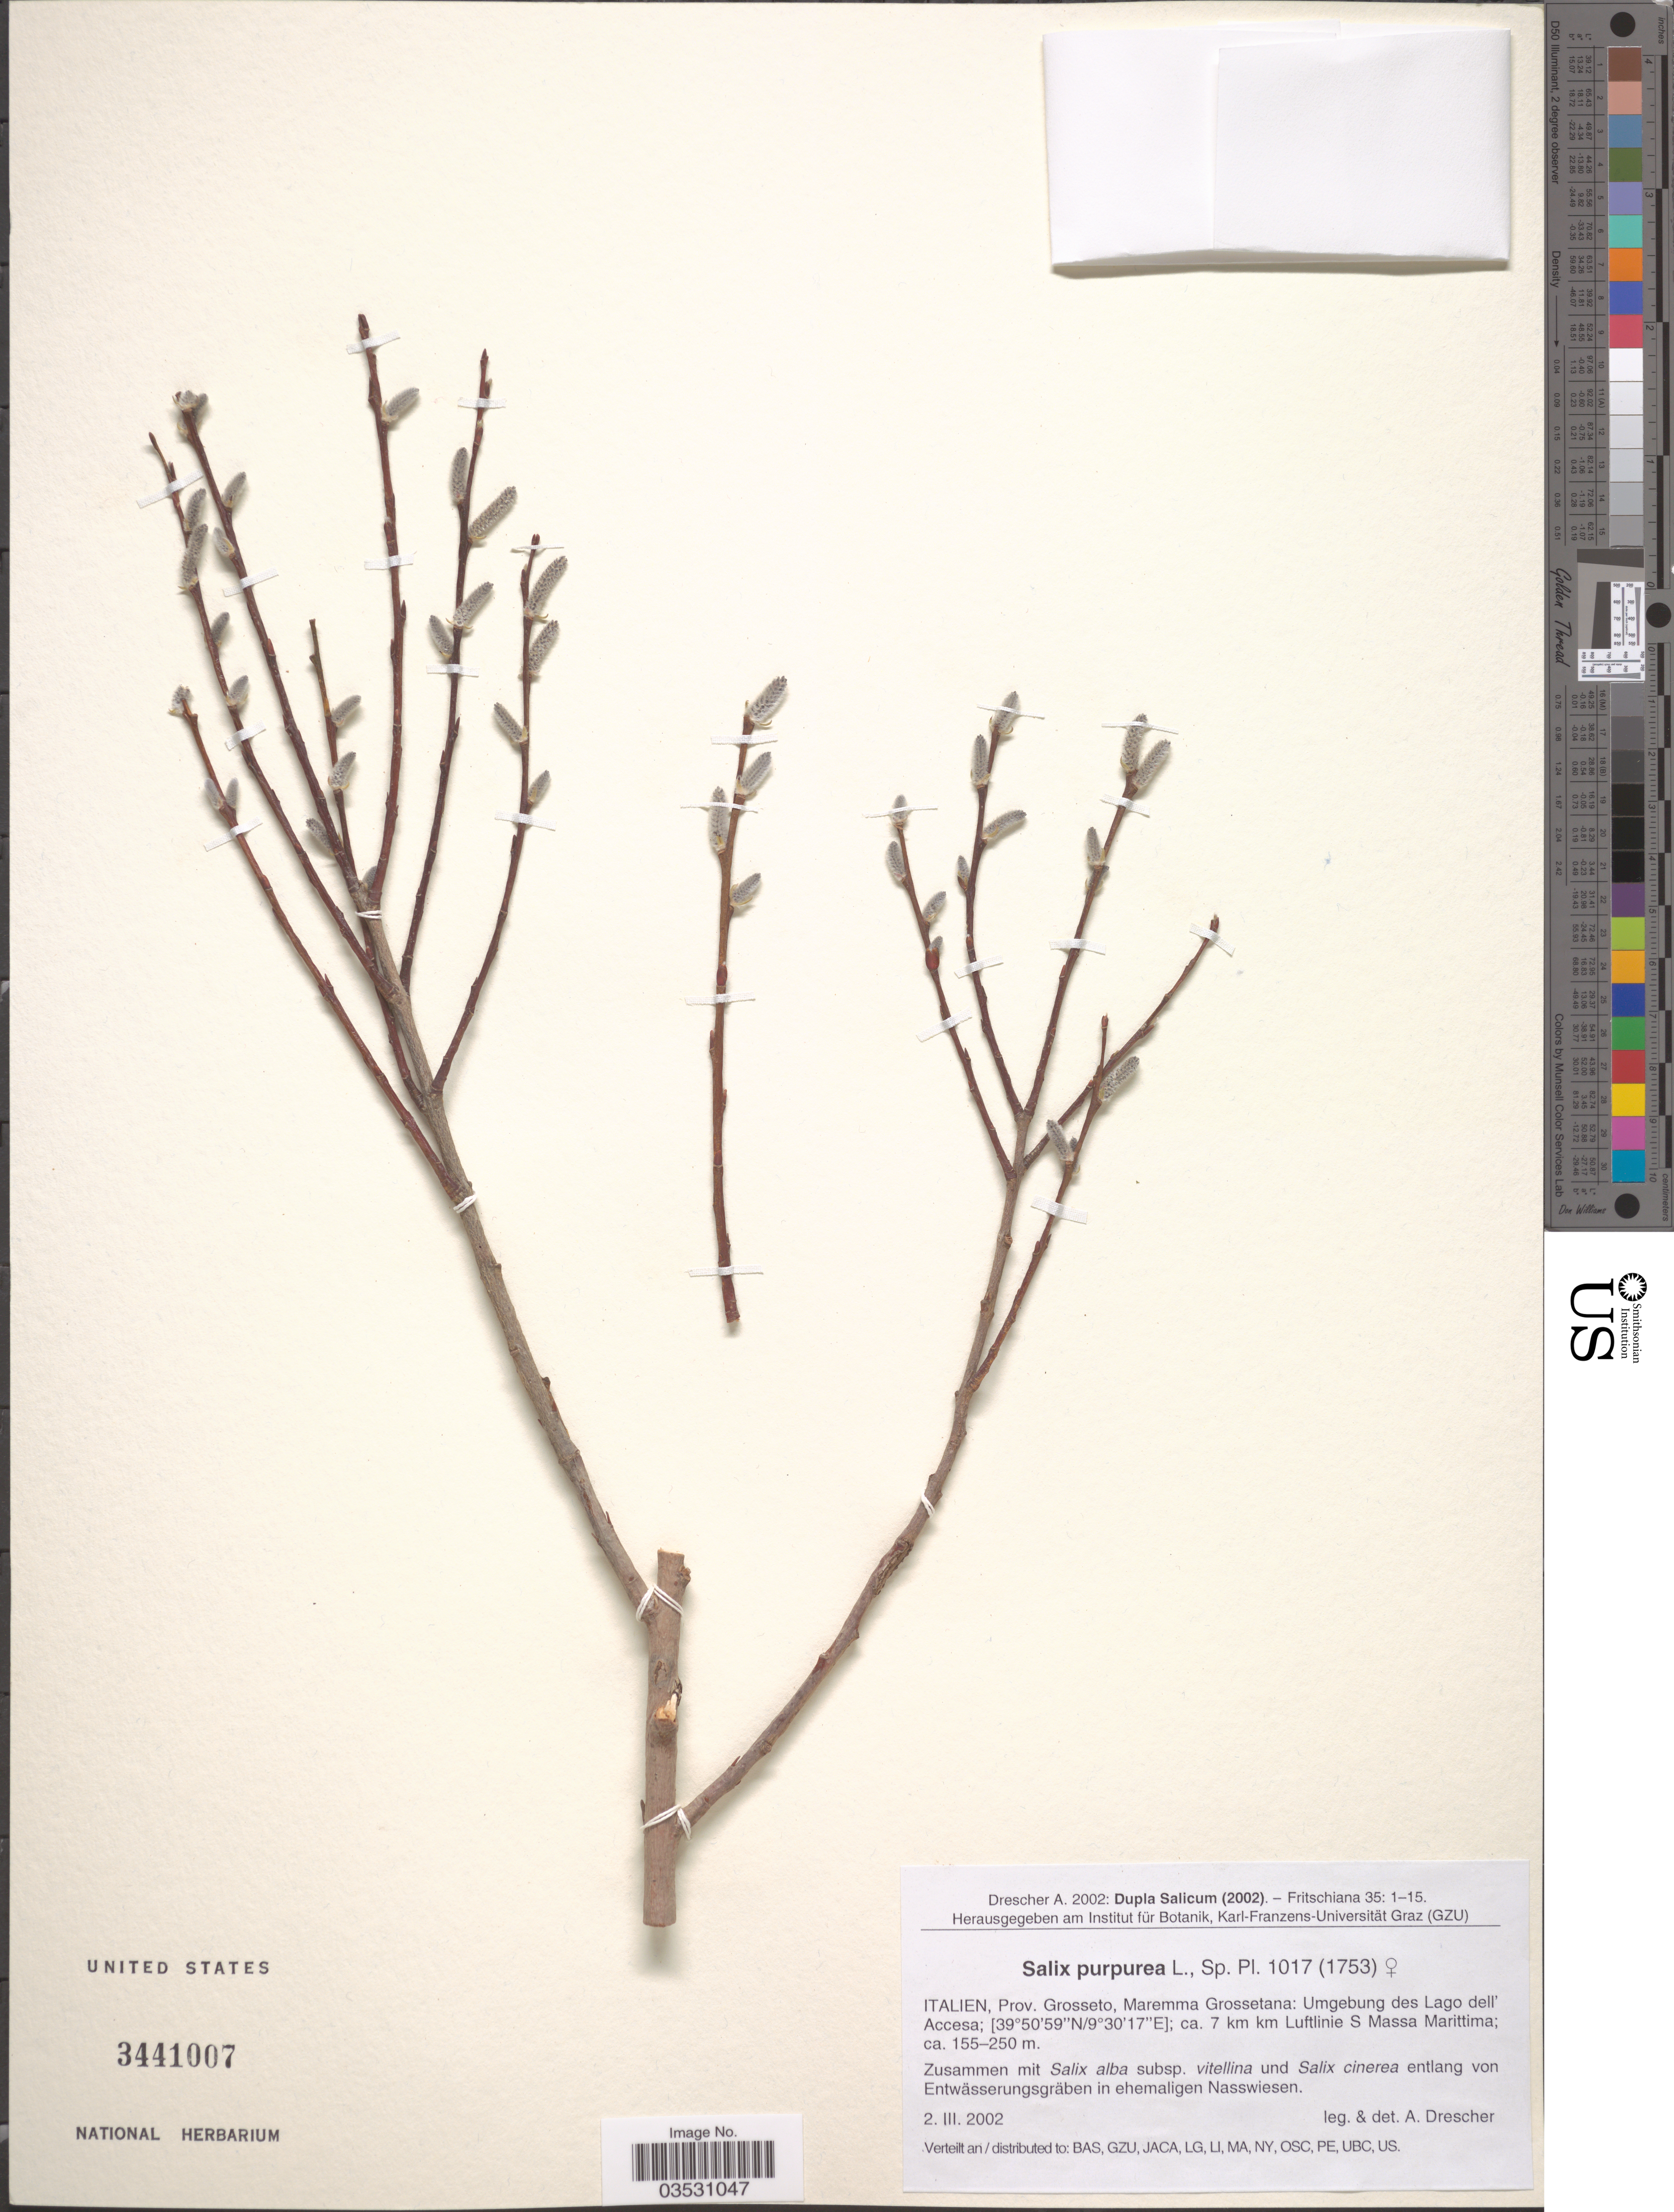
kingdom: Plantae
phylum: Tracheophyta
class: Magnoliopsida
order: Malpighiales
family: Salicaceae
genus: Salix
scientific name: Salix purpurea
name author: L.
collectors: A. Drescher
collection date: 2002-03-02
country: Italy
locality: Italien, Prov. Grosseto, Maremma Grossetana: Umgebung des Lago dell' Accesa; ca. 7 km km Luftlinie S Massa Marittima.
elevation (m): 155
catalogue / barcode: US 3441007